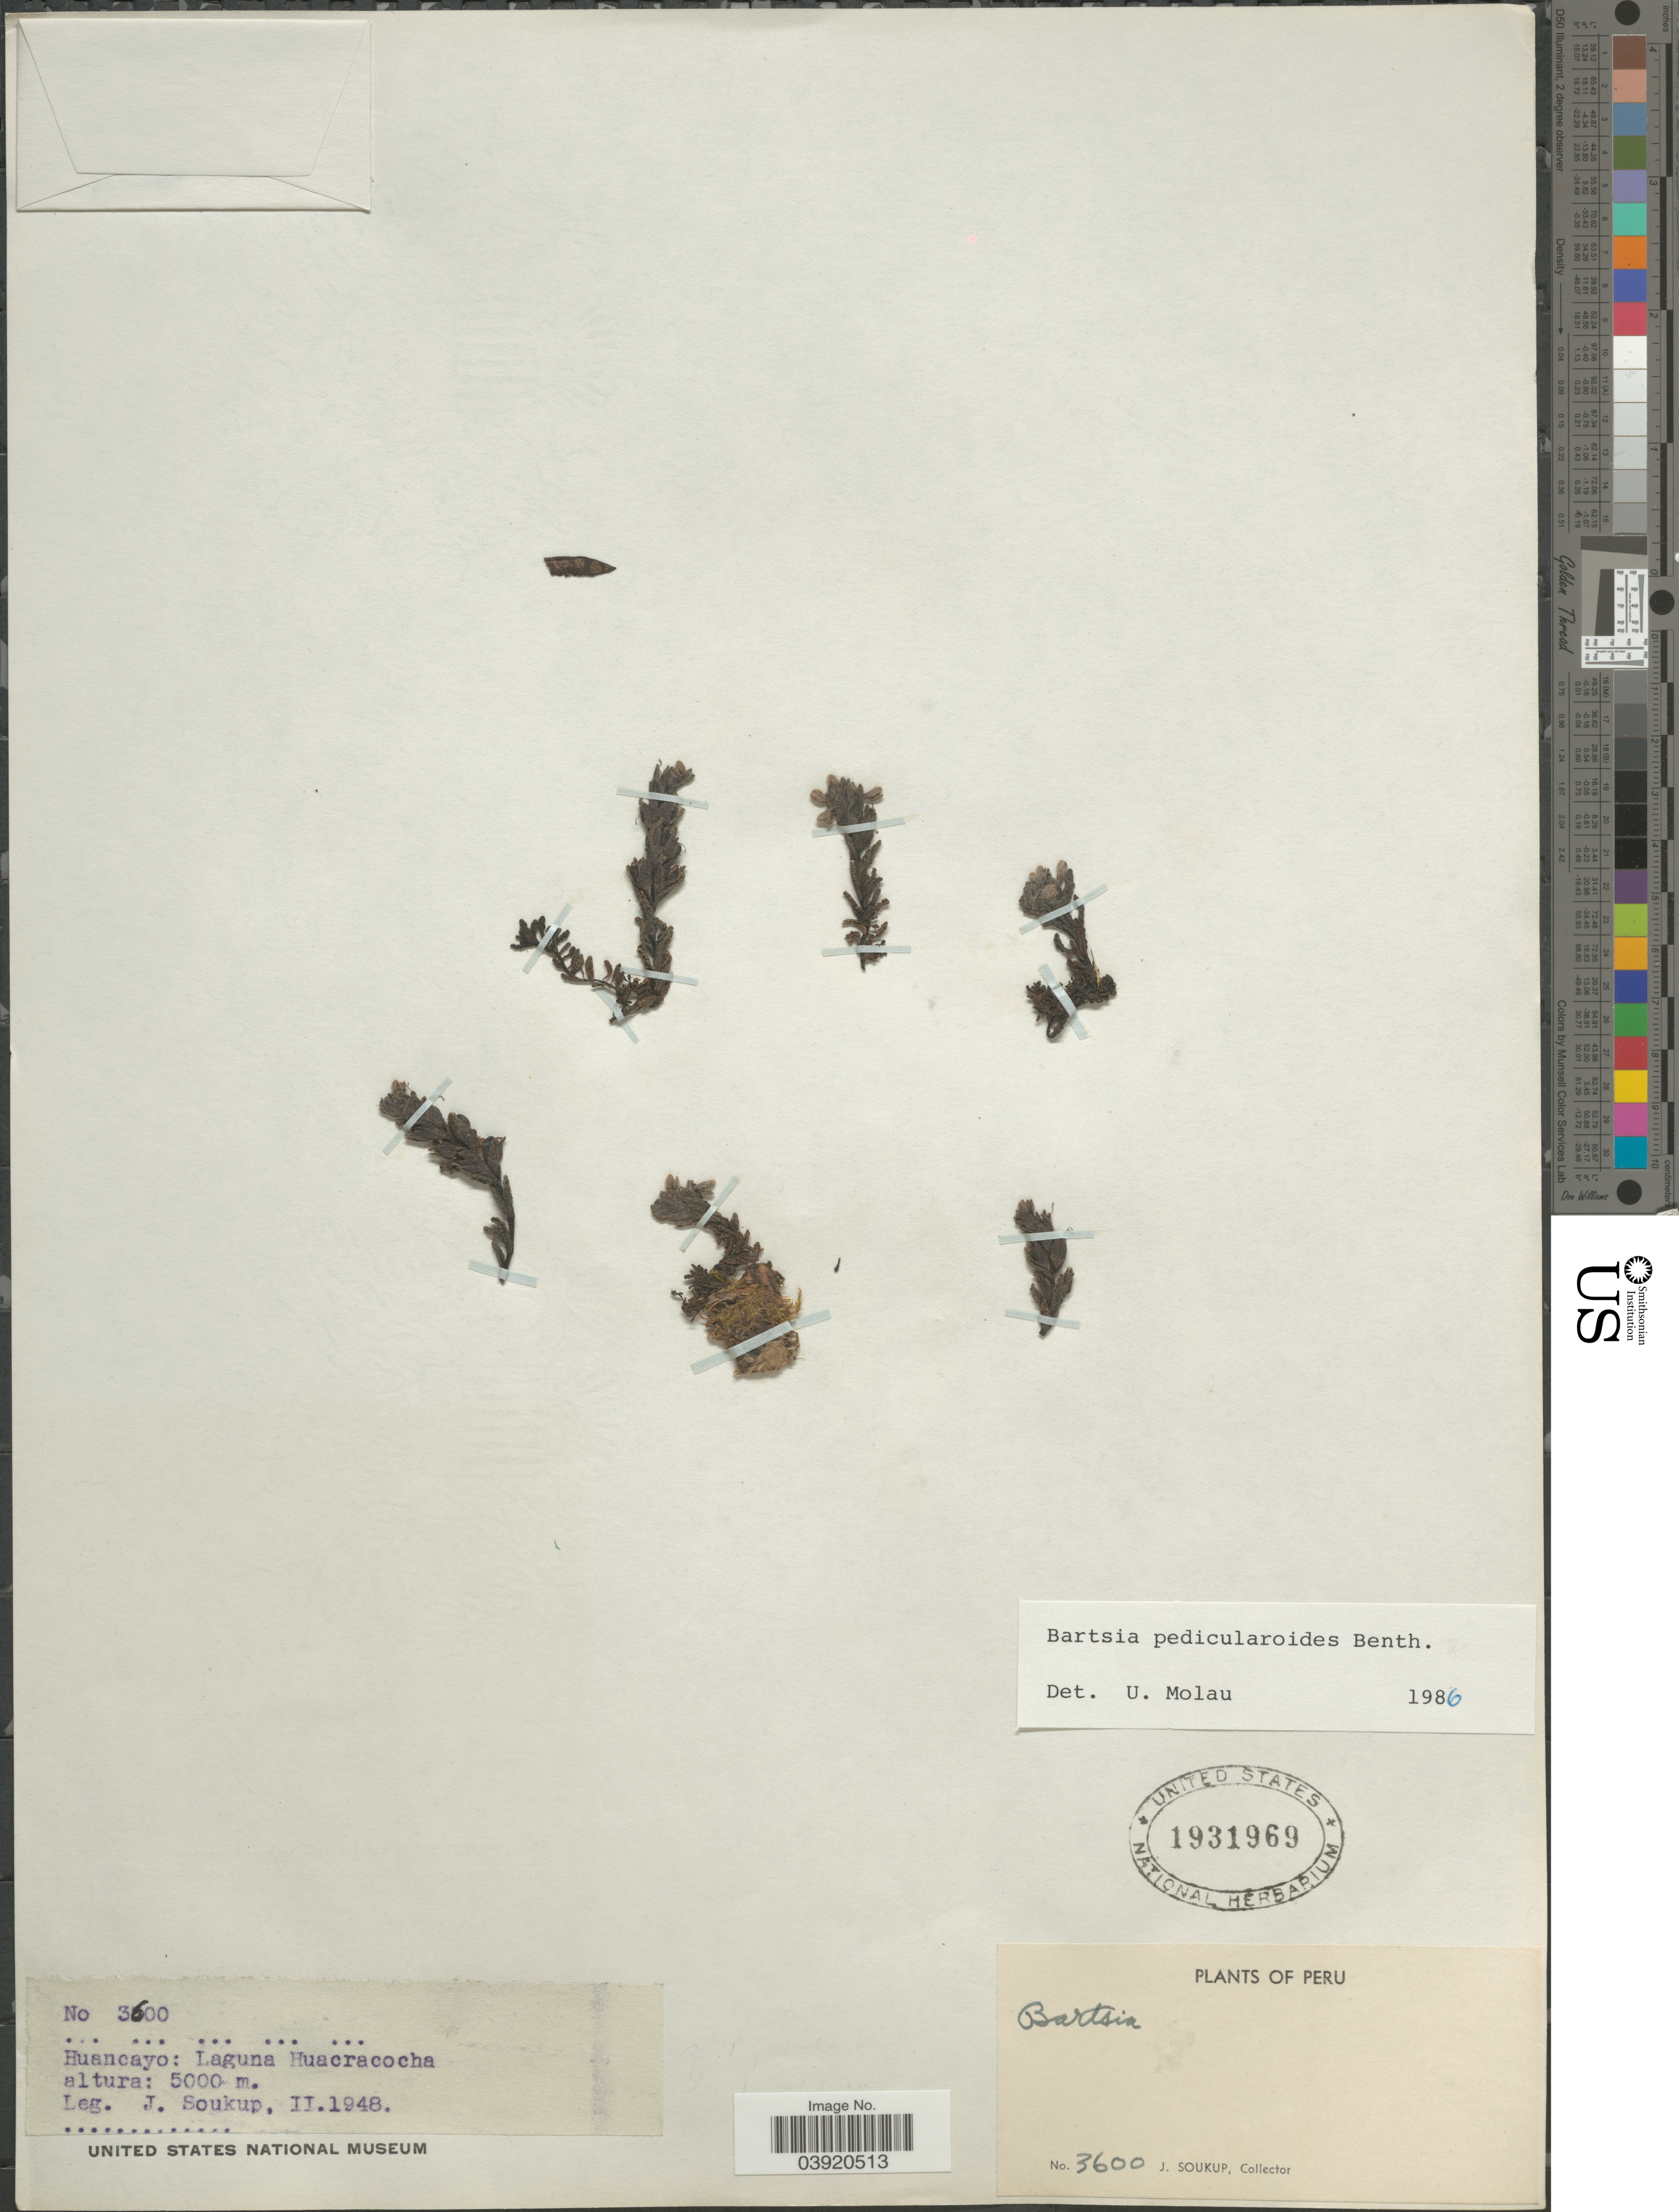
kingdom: Plantae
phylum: Tracheophyta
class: Magnoliopsida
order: Lamiales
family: Orobanchaceae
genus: Bartsia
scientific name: Bartsia pedicularoides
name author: Benth.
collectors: J. Soukup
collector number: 3600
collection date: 1948-02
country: Peru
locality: Huancayo: Laguna Huacracocha.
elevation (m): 5000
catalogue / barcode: US 1931969